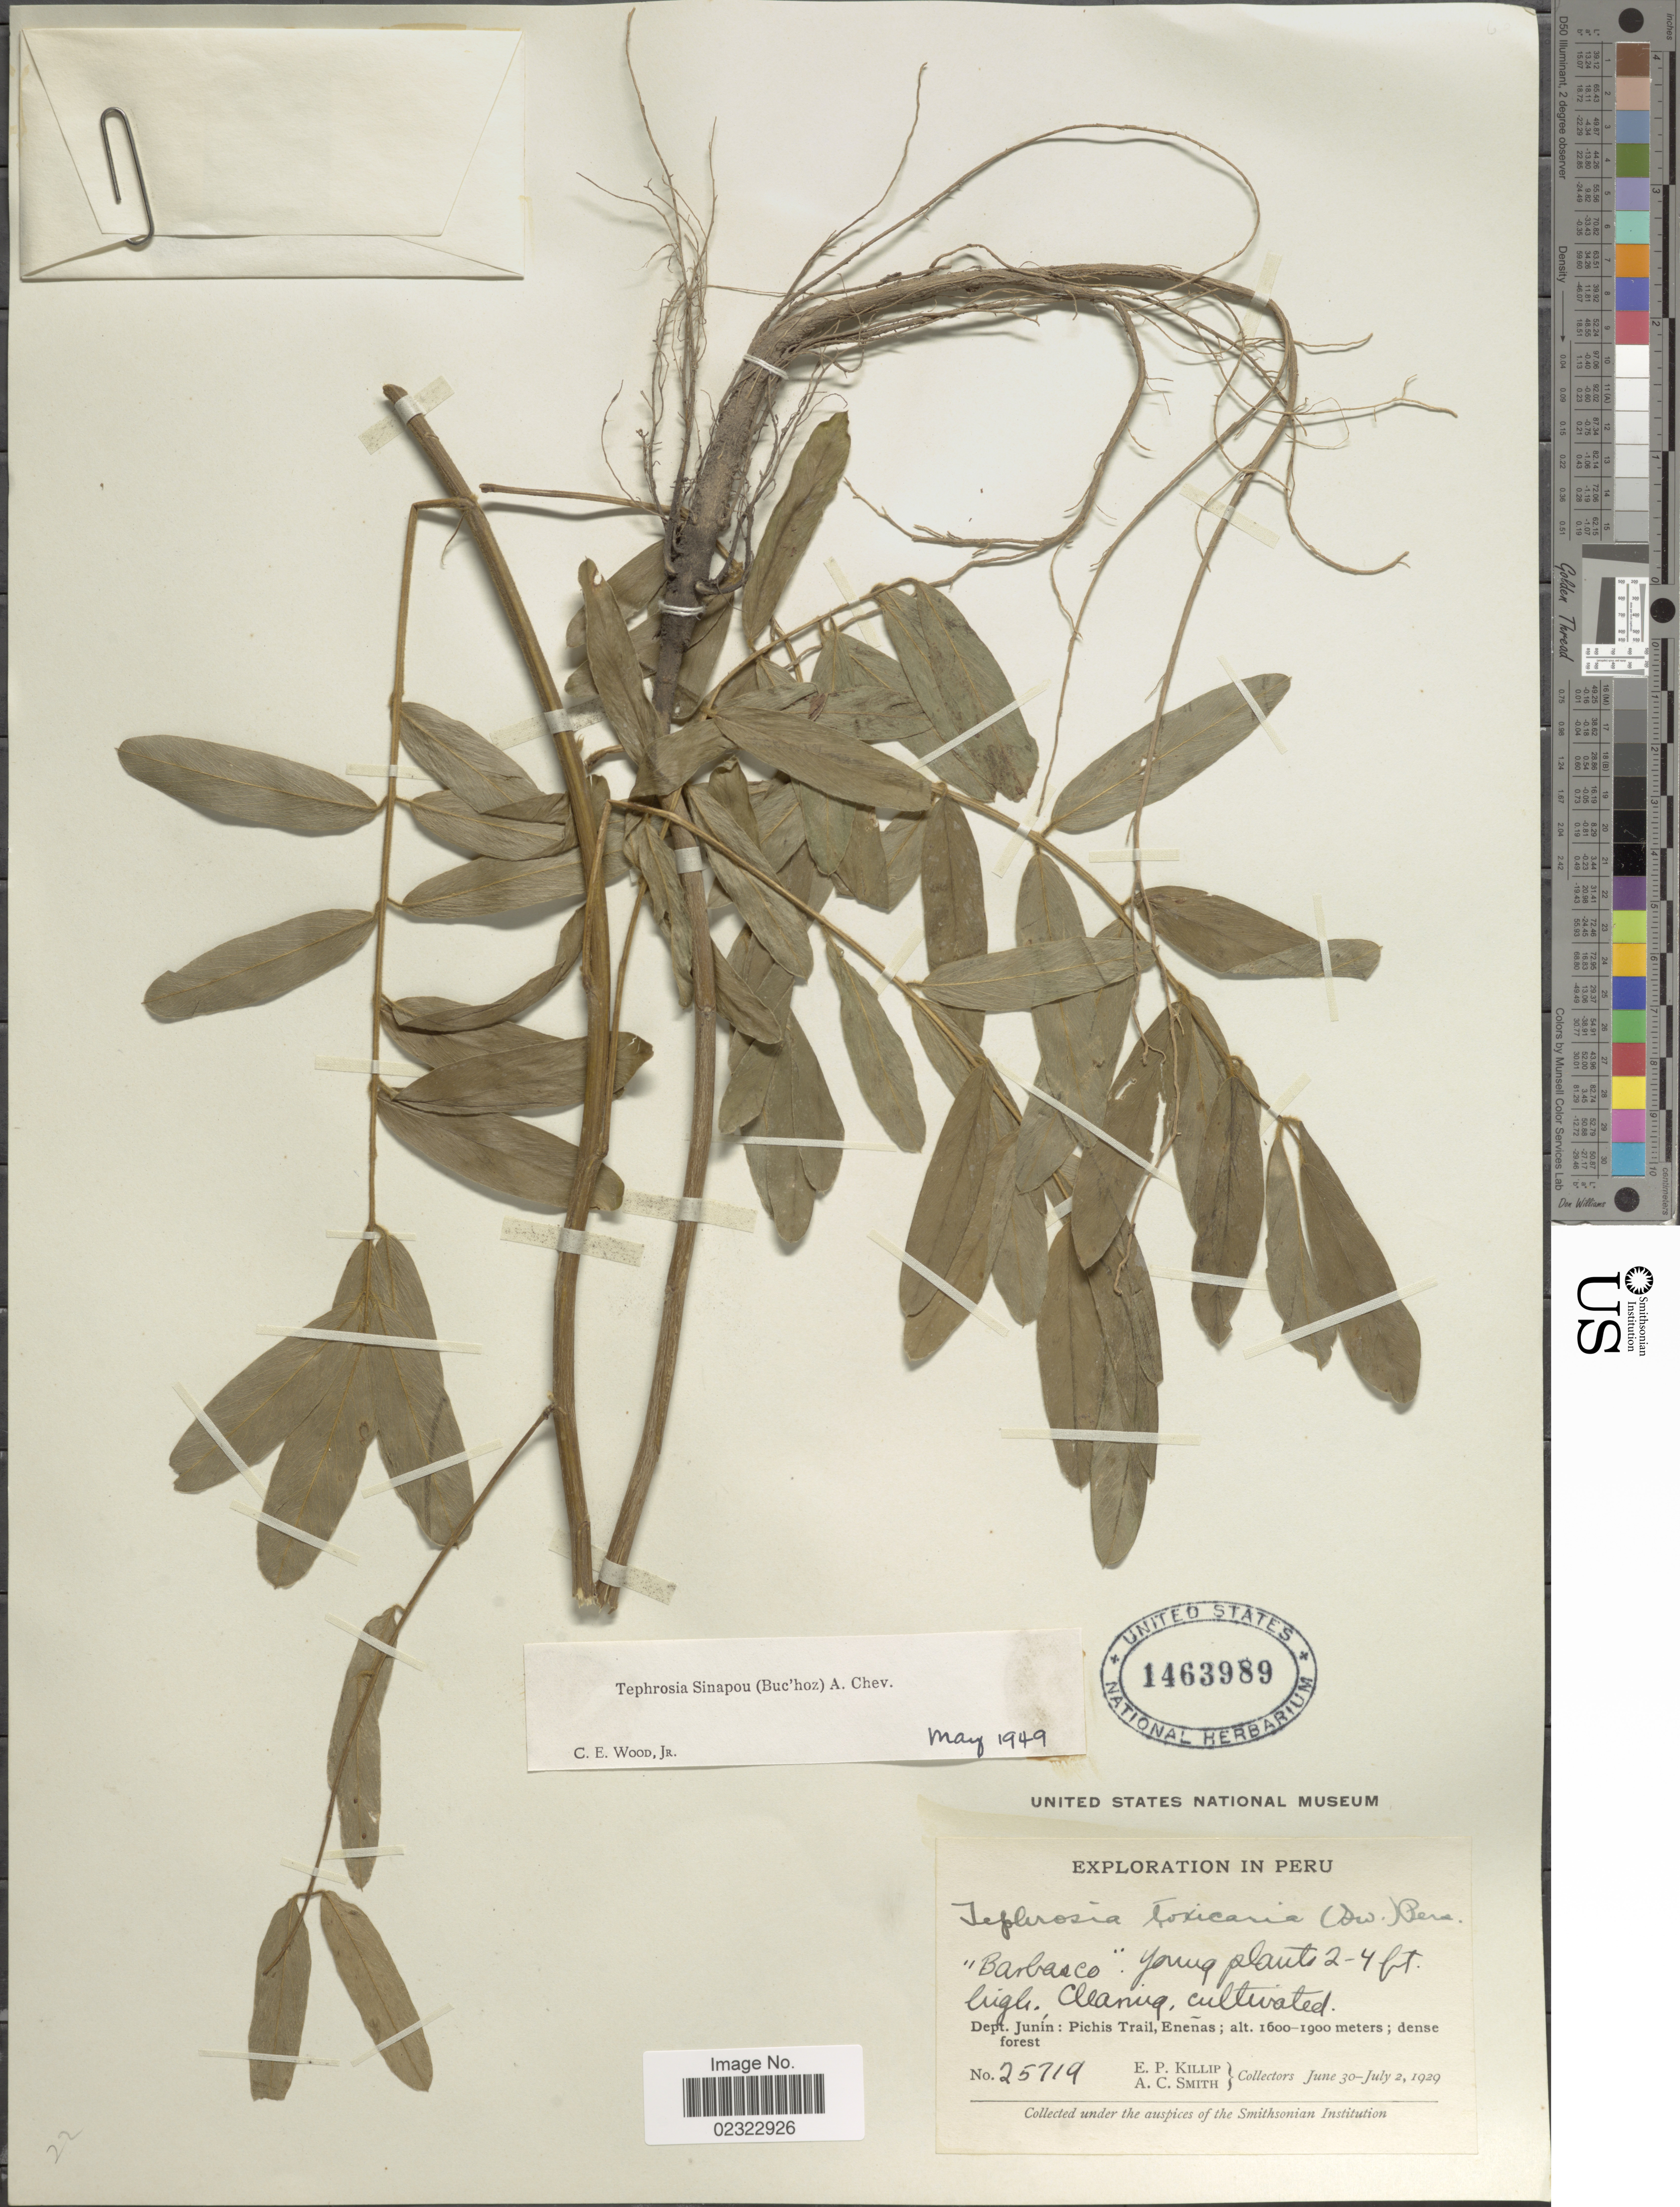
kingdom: Plantae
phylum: Tracheophyta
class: Magnoliopsida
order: Fabales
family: Fabaceae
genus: Tephrosia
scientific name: Tephrosia sinapou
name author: (Buc'hoz) A. Chev.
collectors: E. P. Killip & A. C. Smith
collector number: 25719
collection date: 1929-06-30/1929-07-02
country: Peru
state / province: Junín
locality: Dept. Junin: Pichis Trail, Enenas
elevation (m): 1600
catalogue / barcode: US 1463989